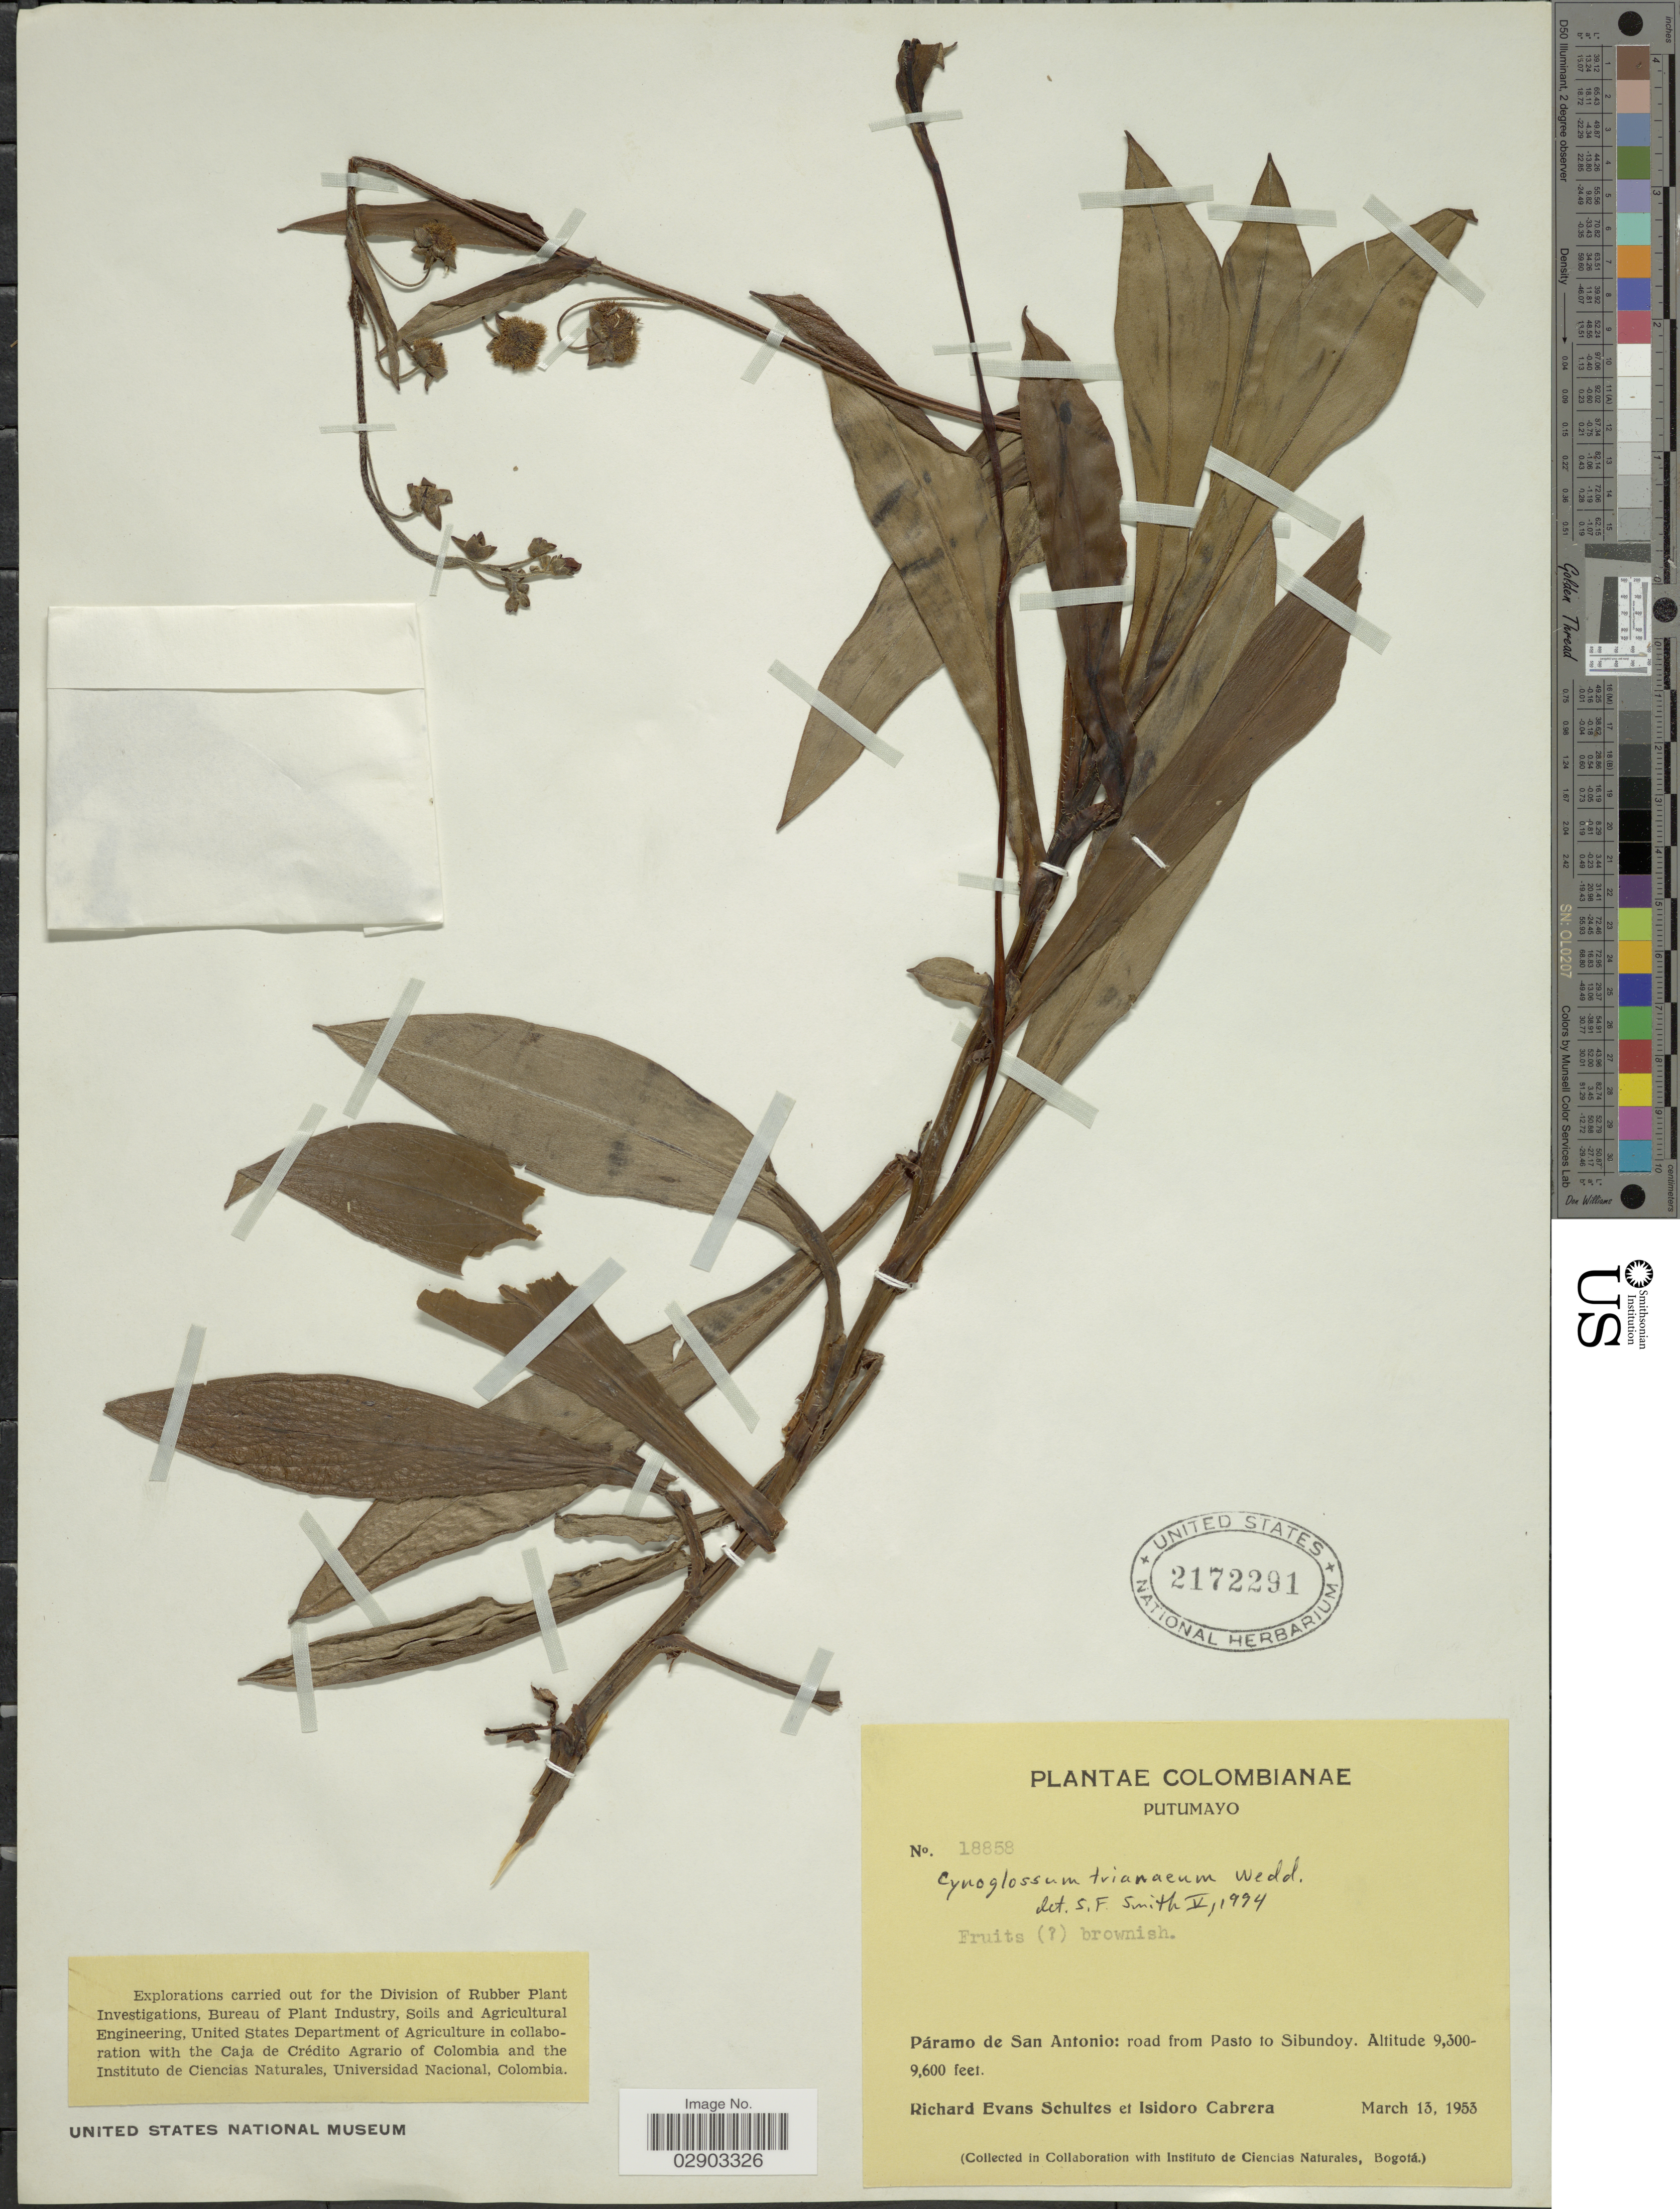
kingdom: Plantae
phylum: Tracheophyta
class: Magnoliopsida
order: Boraginales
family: Boraginaceae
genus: Cynoglossum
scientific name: Cynoglossum trianaeum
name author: Wedd.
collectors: R. E. Schultes & I. Cabrera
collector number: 18858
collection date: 1953-03-13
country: Colombia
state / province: Putumayo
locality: Páramo de San Antonio: road from Pasto to Sibundoy.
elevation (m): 2835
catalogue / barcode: US 2172291